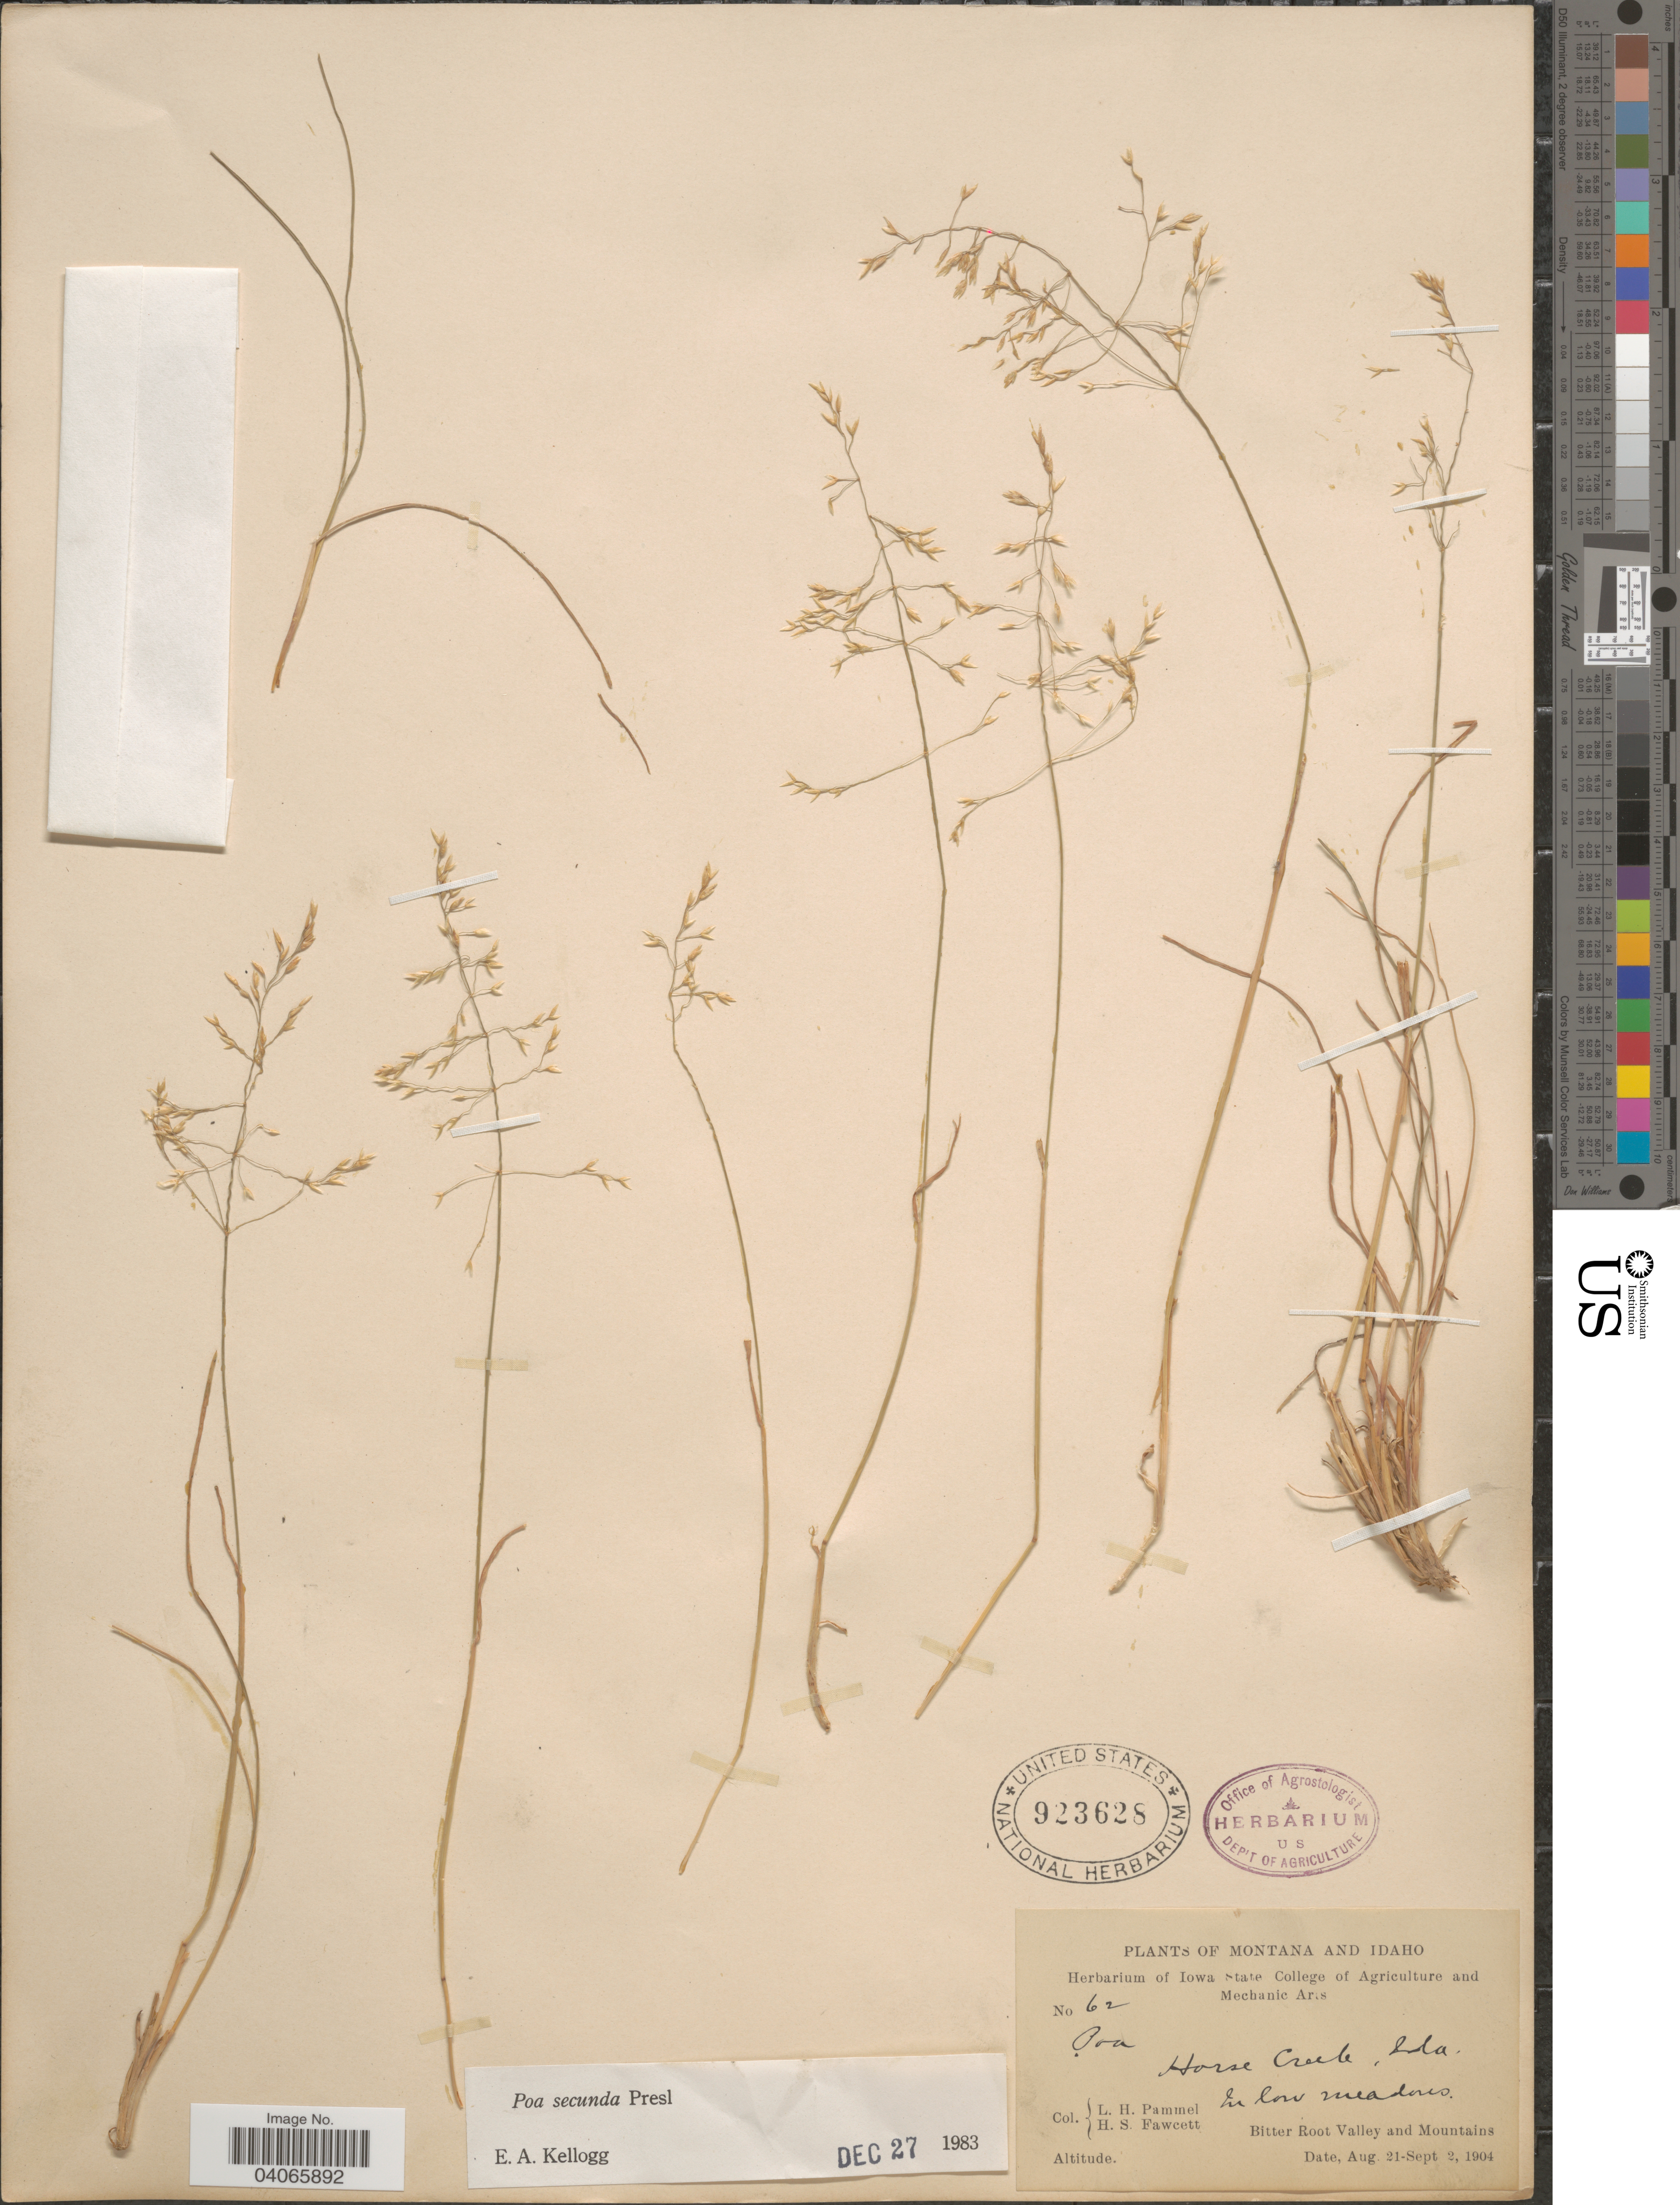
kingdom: Plantae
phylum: Tracheophyta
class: Liliopsida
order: Poales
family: Poaceae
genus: Poa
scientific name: Poa secunda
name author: J. Presl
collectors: L. Pammel & H. Fawcett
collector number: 62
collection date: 1904-08-21/1904-09-02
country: United States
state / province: Idaho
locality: Horse Creek. Bitter Root Valley and Mountains.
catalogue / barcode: US 923628